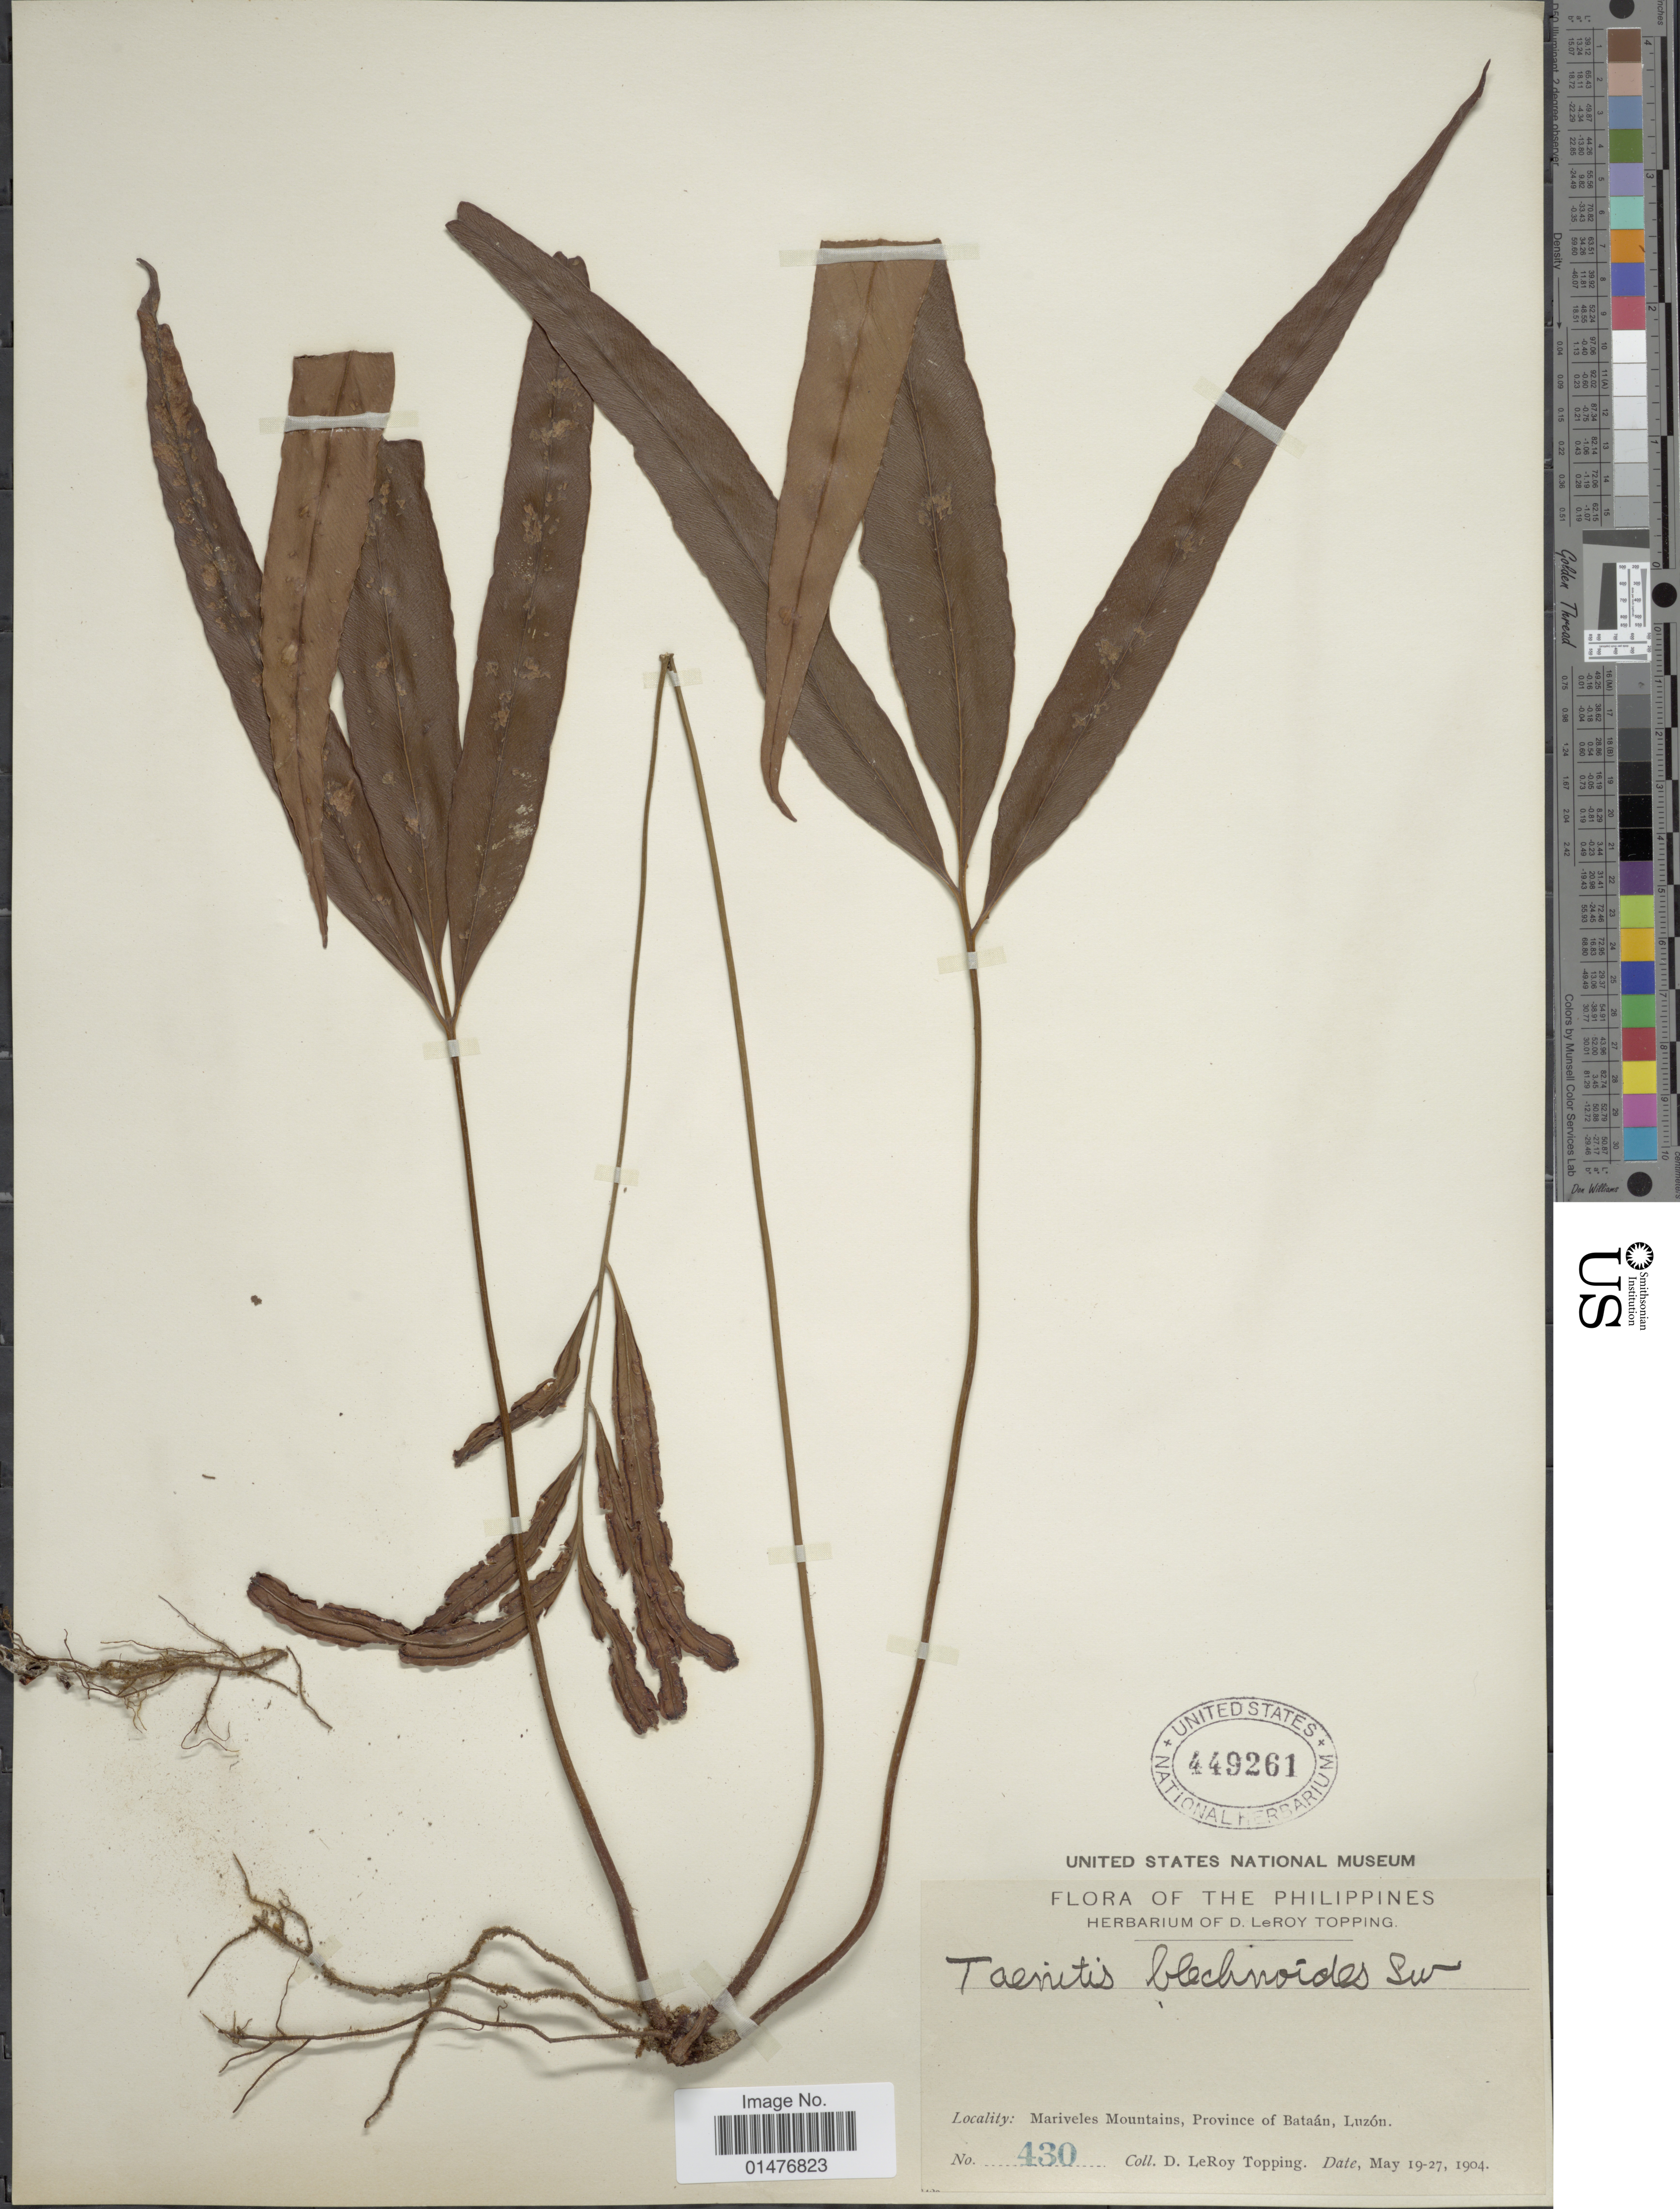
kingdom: Plantae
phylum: Tracheophyta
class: Polypodiopsida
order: Polypodiales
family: Pteridaceae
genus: Taenitis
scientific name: Taenitis blechnoides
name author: (Willd.) Sw.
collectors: D. L. Topping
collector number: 430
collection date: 1904-05-19/1904-05-27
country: Philippines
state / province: Cagayan Valley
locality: Mariveles Mountains, Province of Bataan, Luzon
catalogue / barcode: US 449261